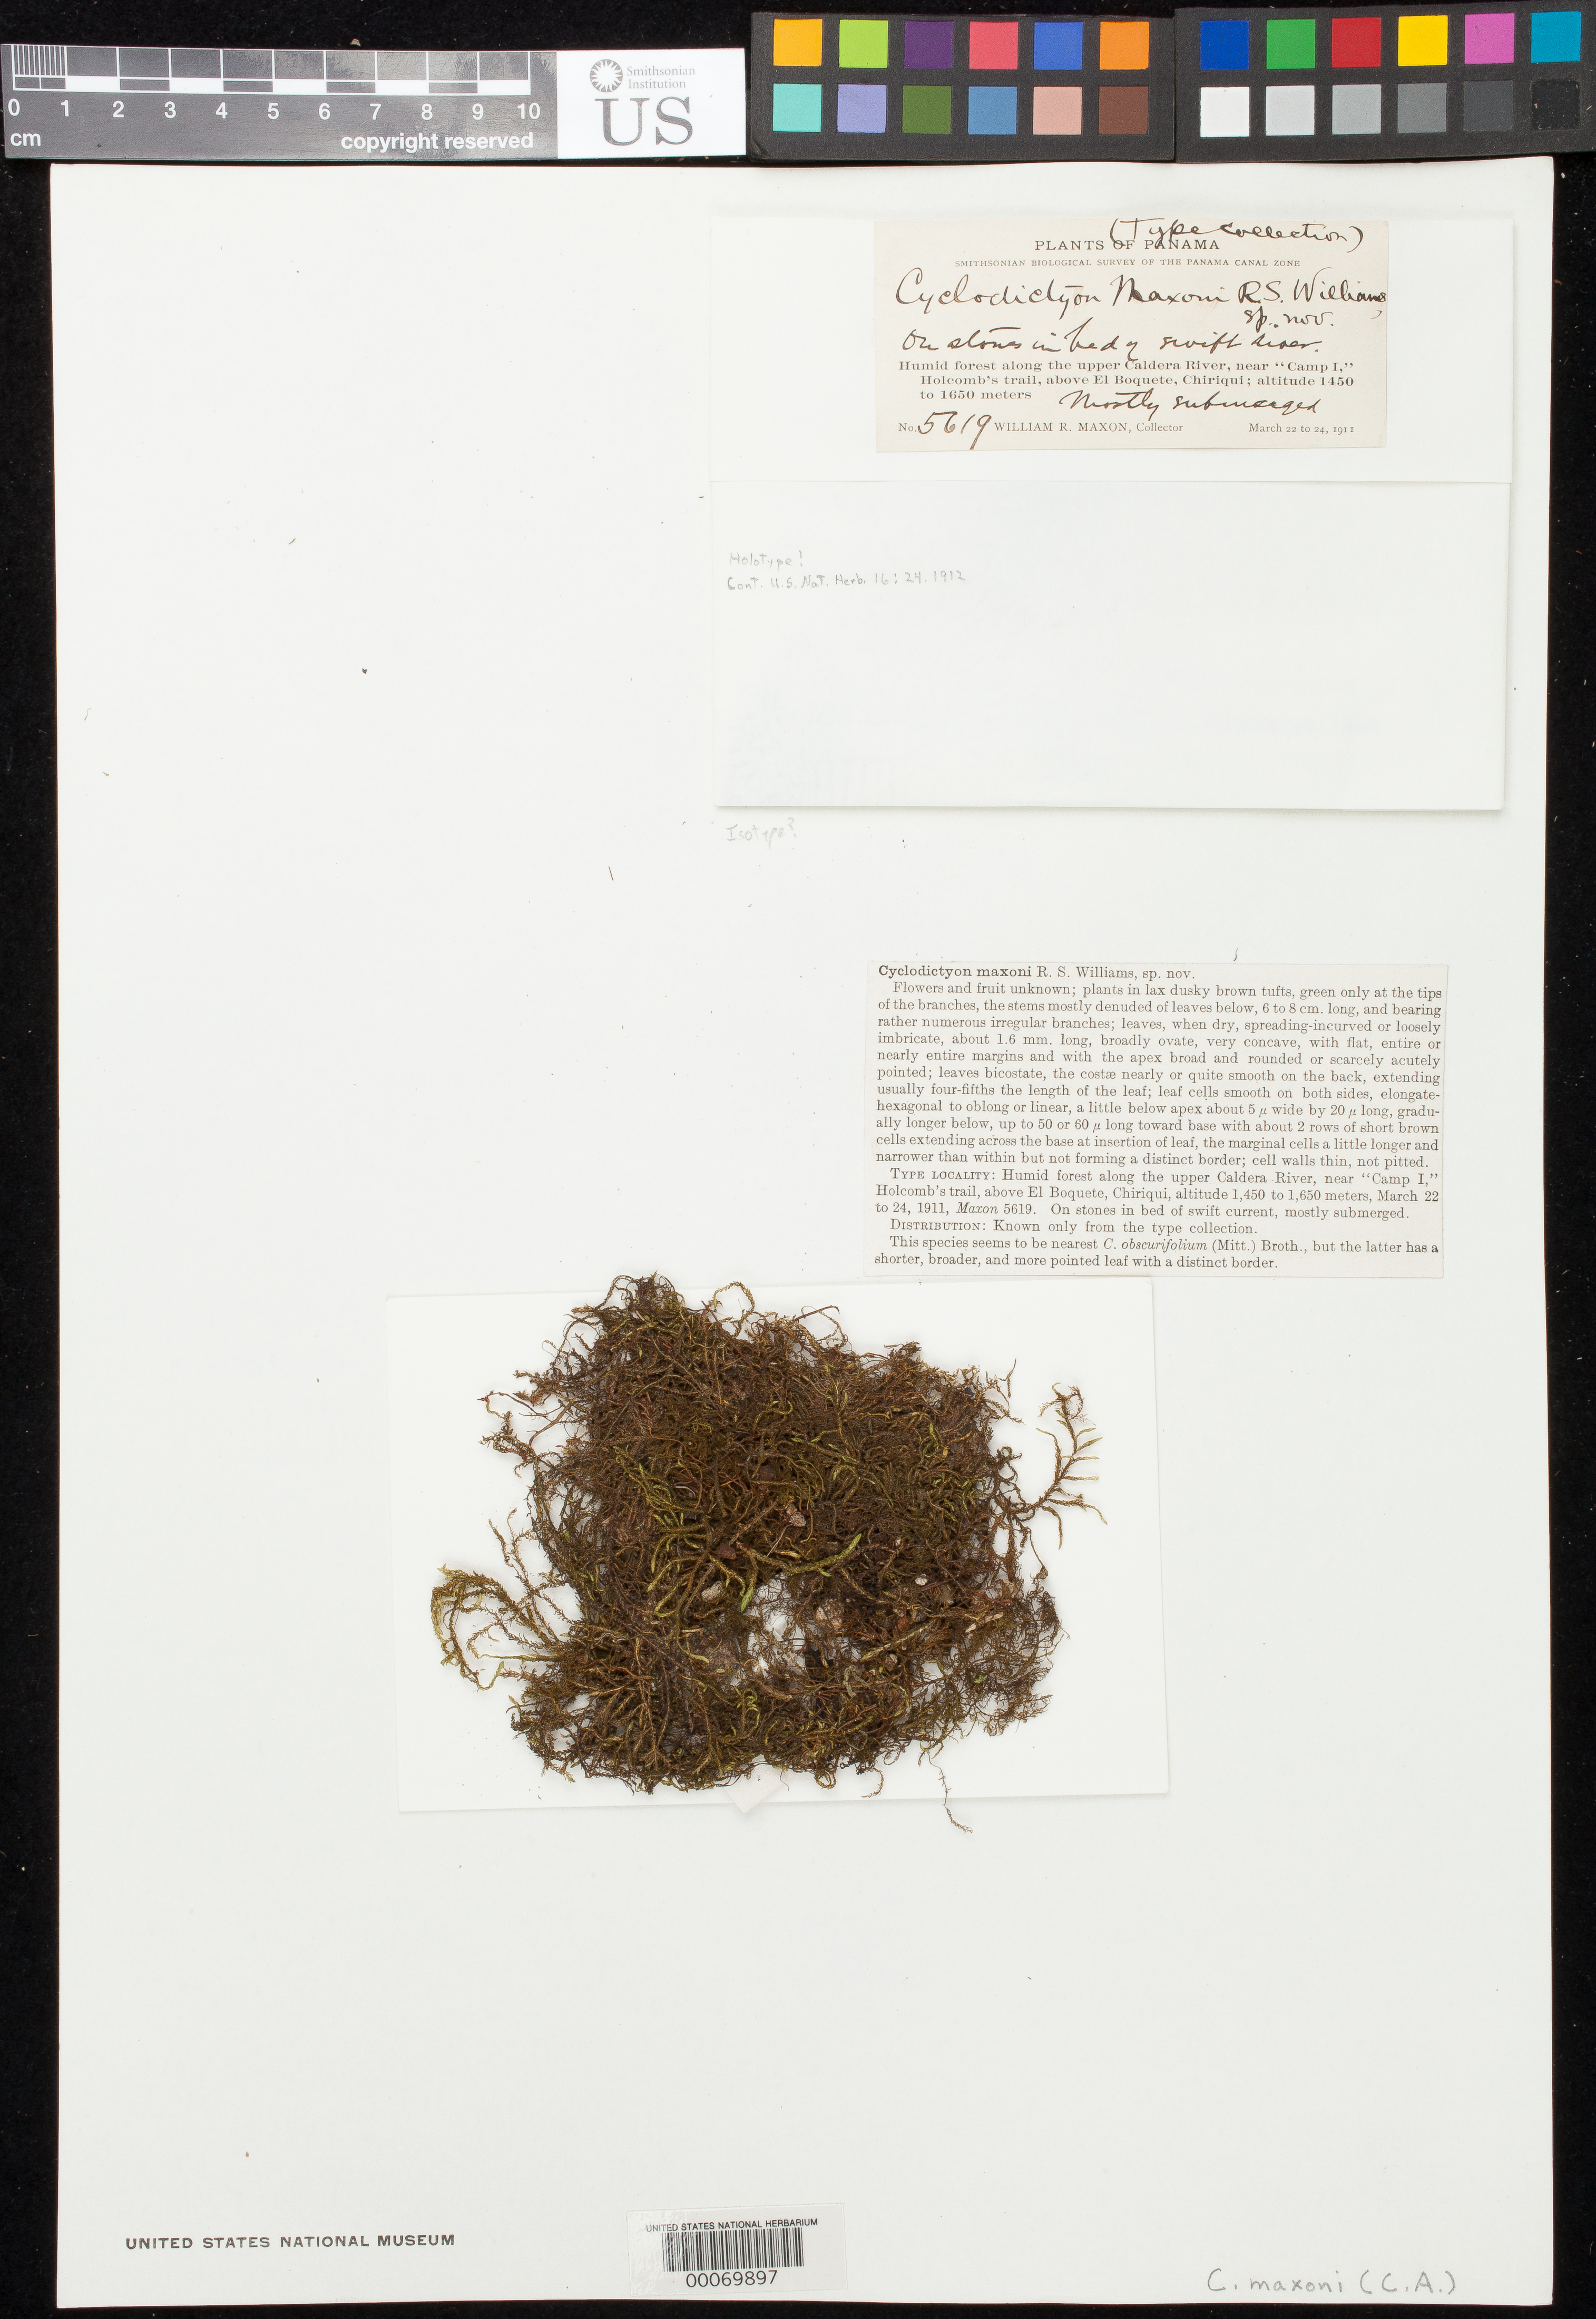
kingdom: Plantae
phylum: Bryophyta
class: Bryopsida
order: Hookeriales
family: Pilotrichaceae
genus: Cyclodictyon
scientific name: Cyclodictyon maxoni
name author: R.S. Williams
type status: Holotype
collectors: W. R. Maxon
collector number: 5619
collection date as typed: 22 Mar 1911 to 24 Mar 1911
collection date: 1911-03-22/1911-03-24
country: Panama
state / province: Chiriquí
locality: Along upper Caldera River, near Camp I, Holcomb's Trail, above El Boquete.